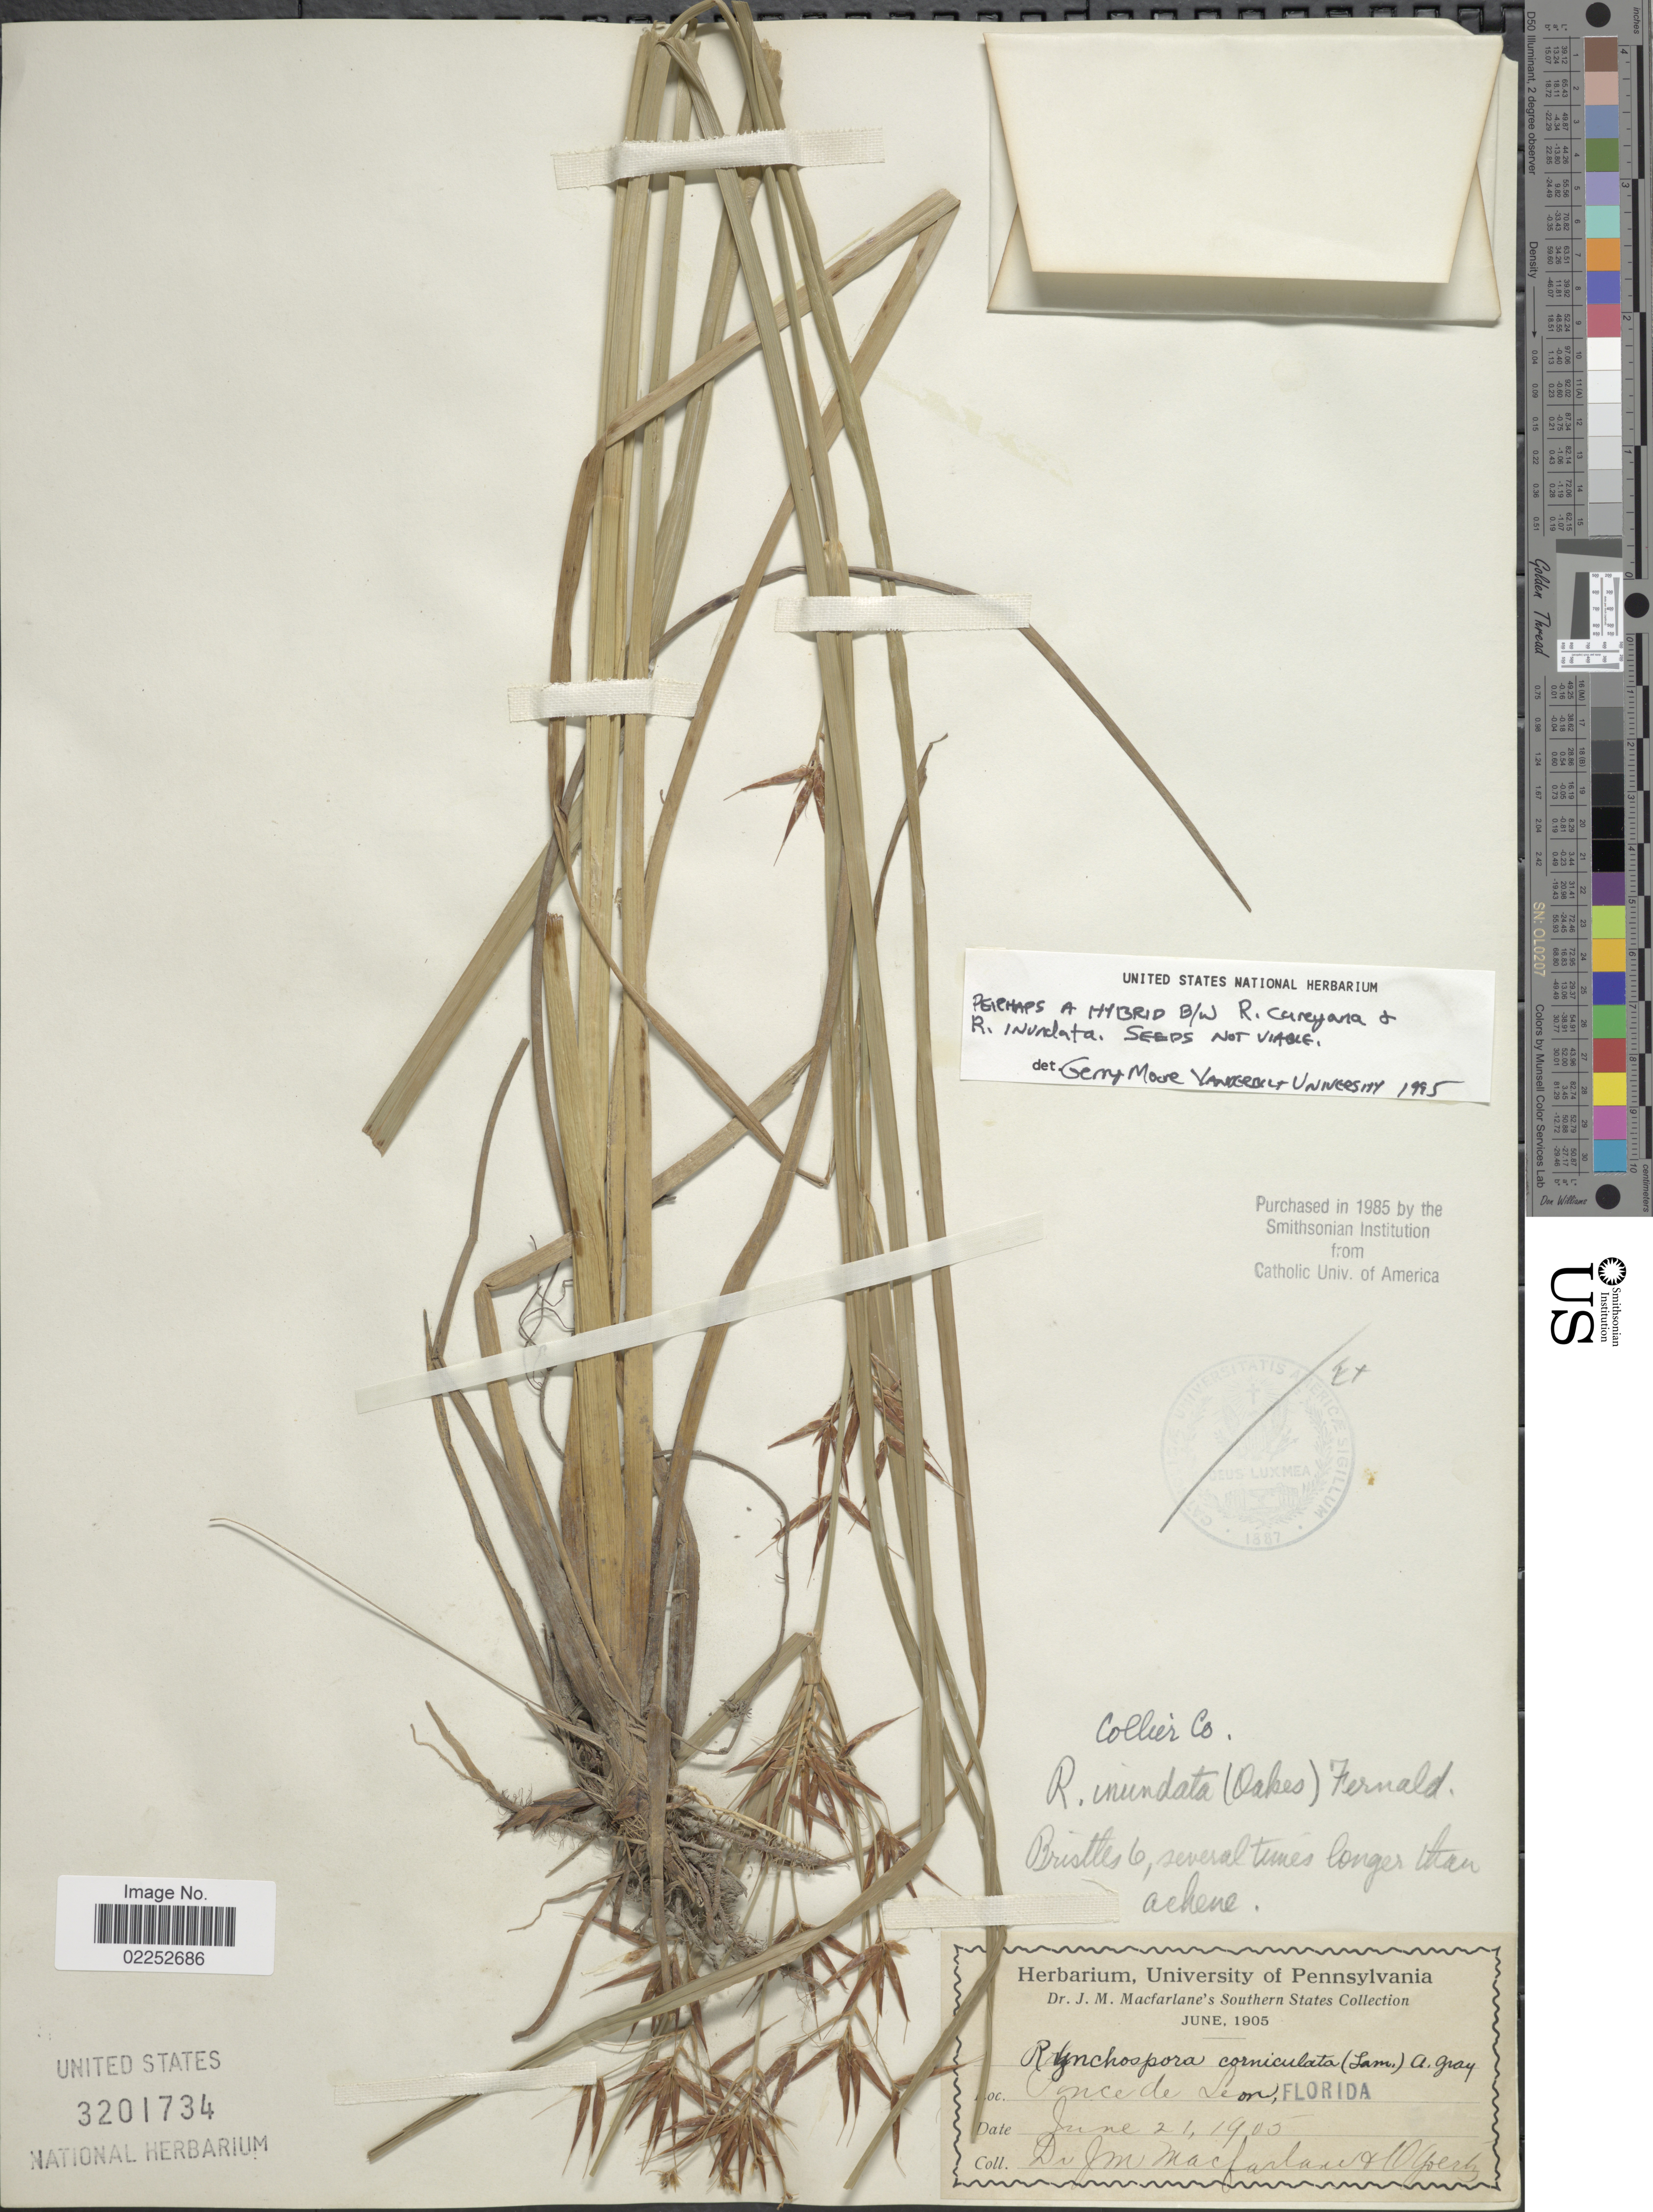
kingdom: Plantae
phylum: Tracheophyta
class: Liliopsida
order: Poales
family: Cyperaceae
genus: Rhynchospora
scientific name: Rhynchospora careyana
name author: Fernald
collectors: J. Macfarlane & O. Goertz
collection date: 1900-06-21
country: United States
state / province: Florida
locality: Ponce de Leon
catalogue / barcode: US 3201734